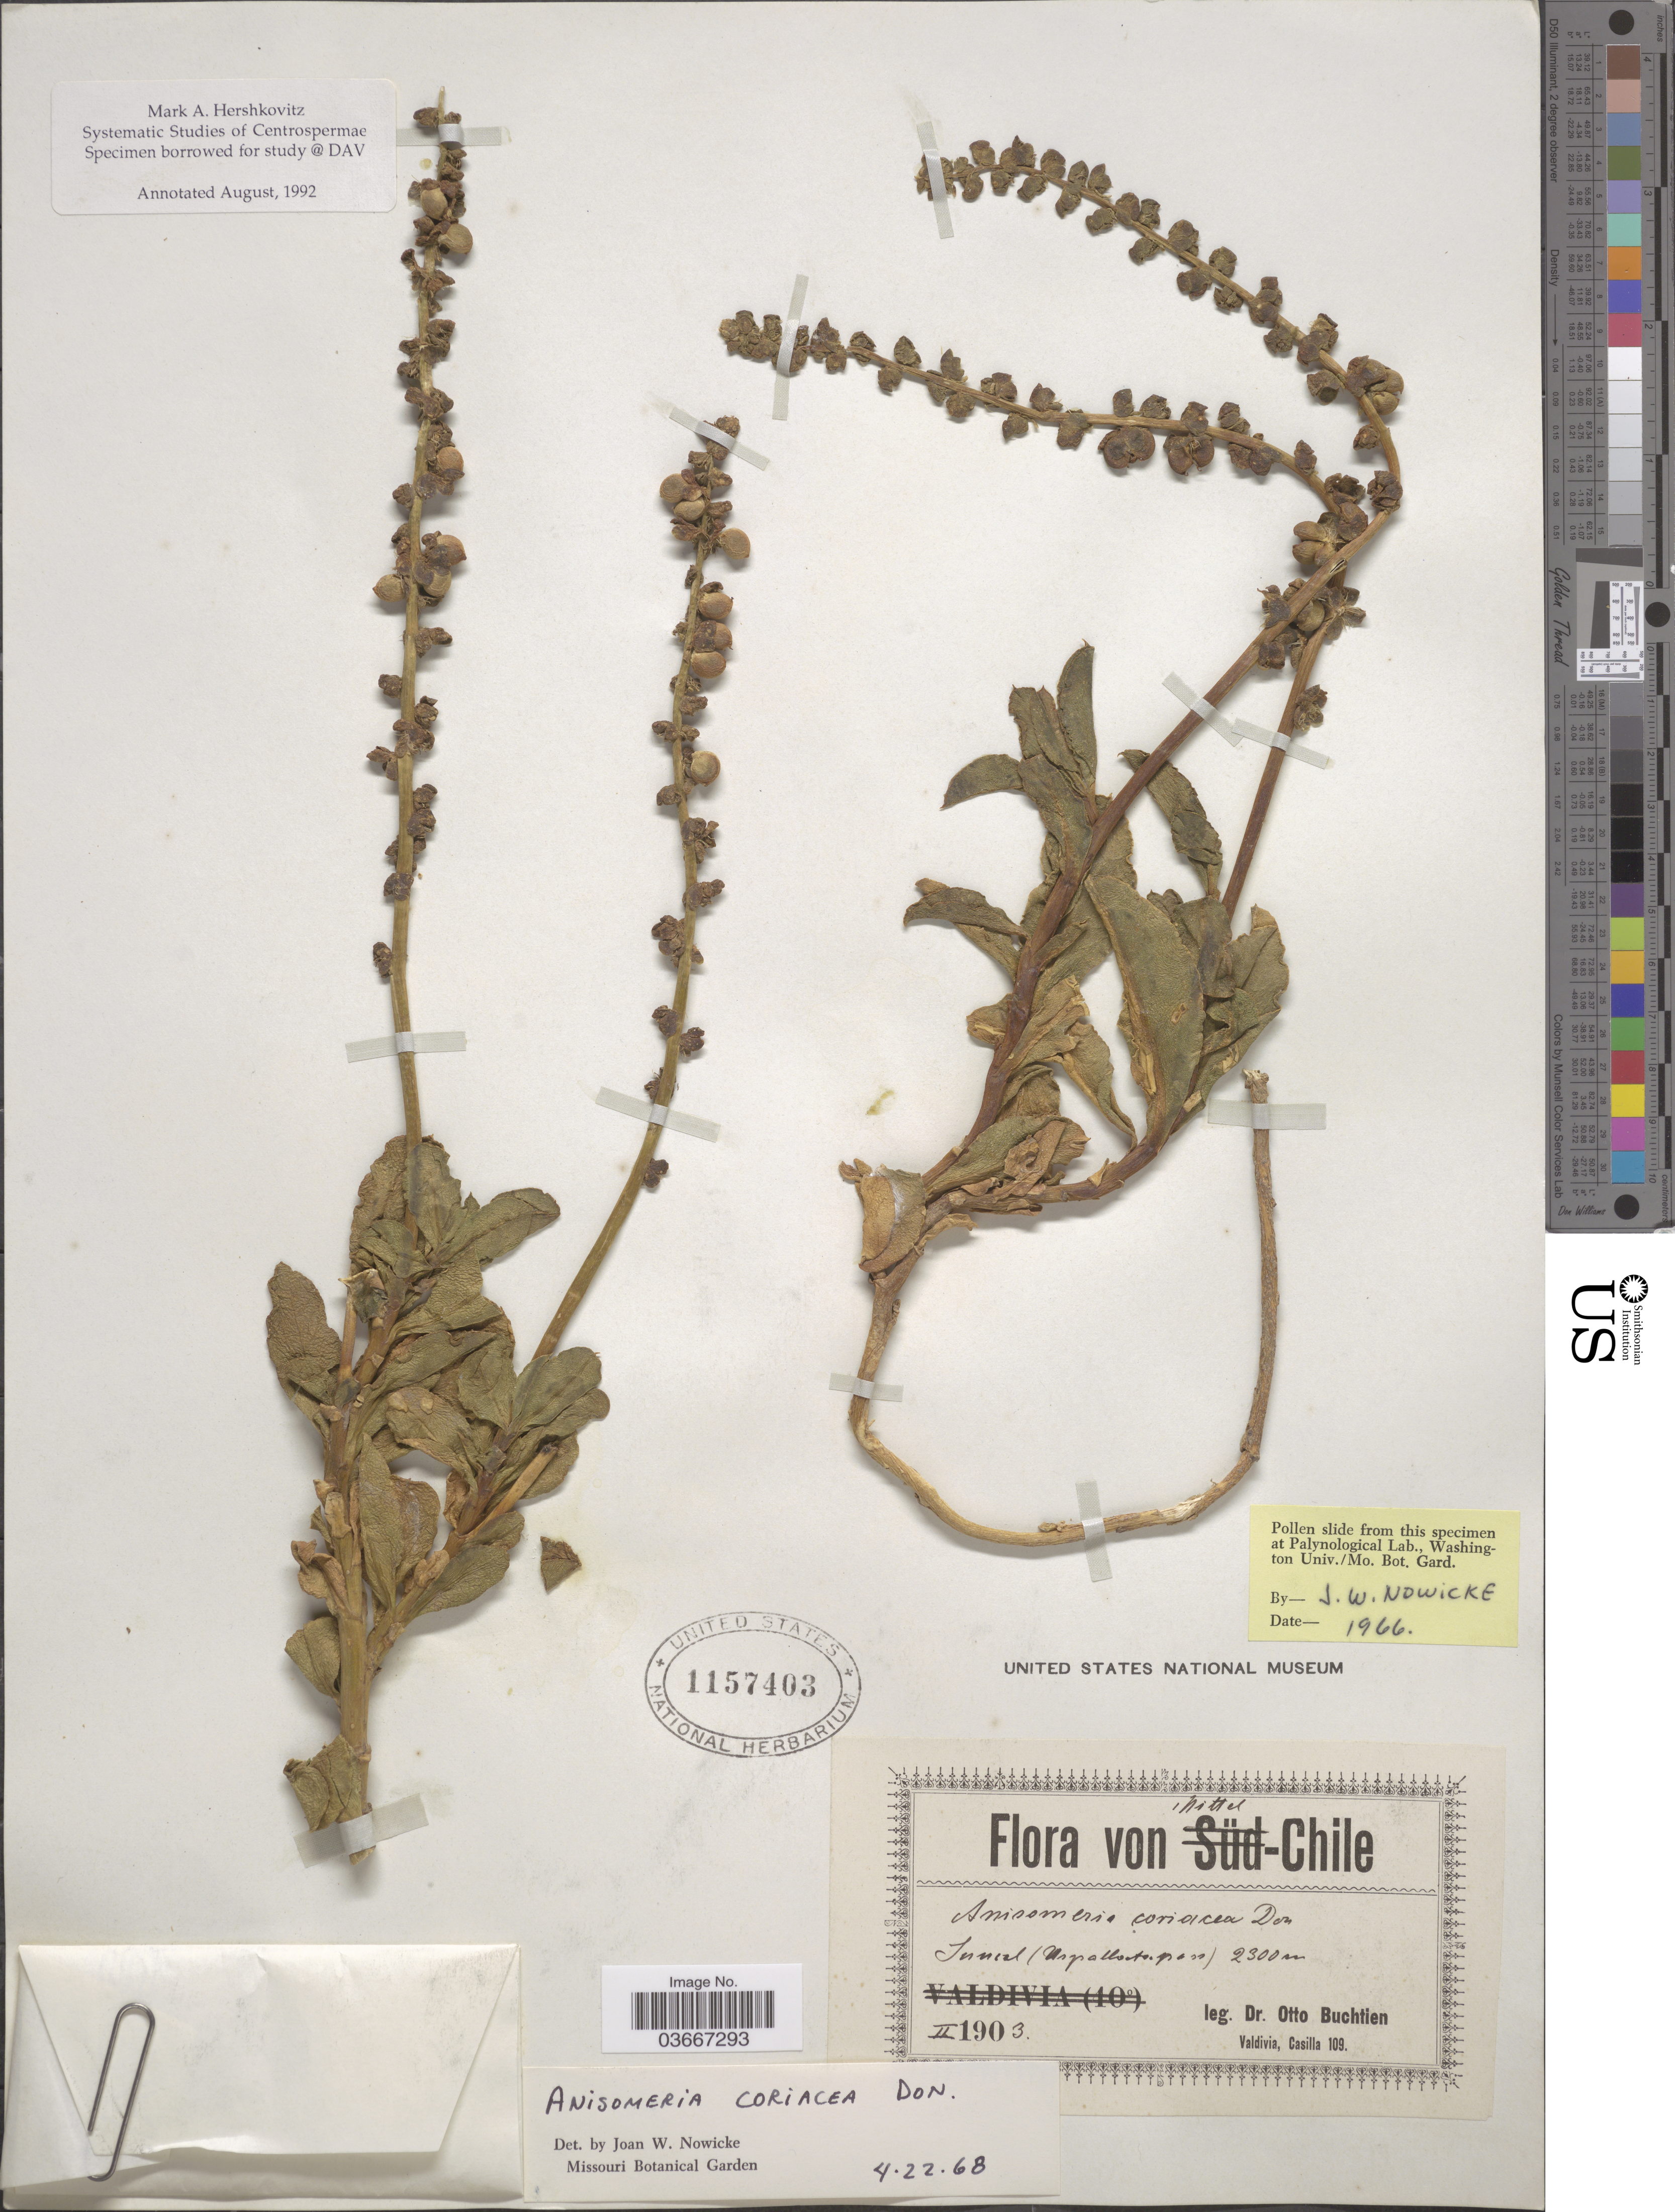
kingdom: Plantae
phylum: Tracheophyta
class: Magnoliopsida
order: Caryophyllales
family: Phytolaccaceae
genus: Anisomeria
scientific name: Anisomeria coriacea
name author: D. Don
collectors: O. Buchtien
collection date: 1903-02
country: Chile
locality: Mittel-Chile. Juncal (Uspallata pass).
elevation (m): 2300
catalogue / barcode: US 1157403